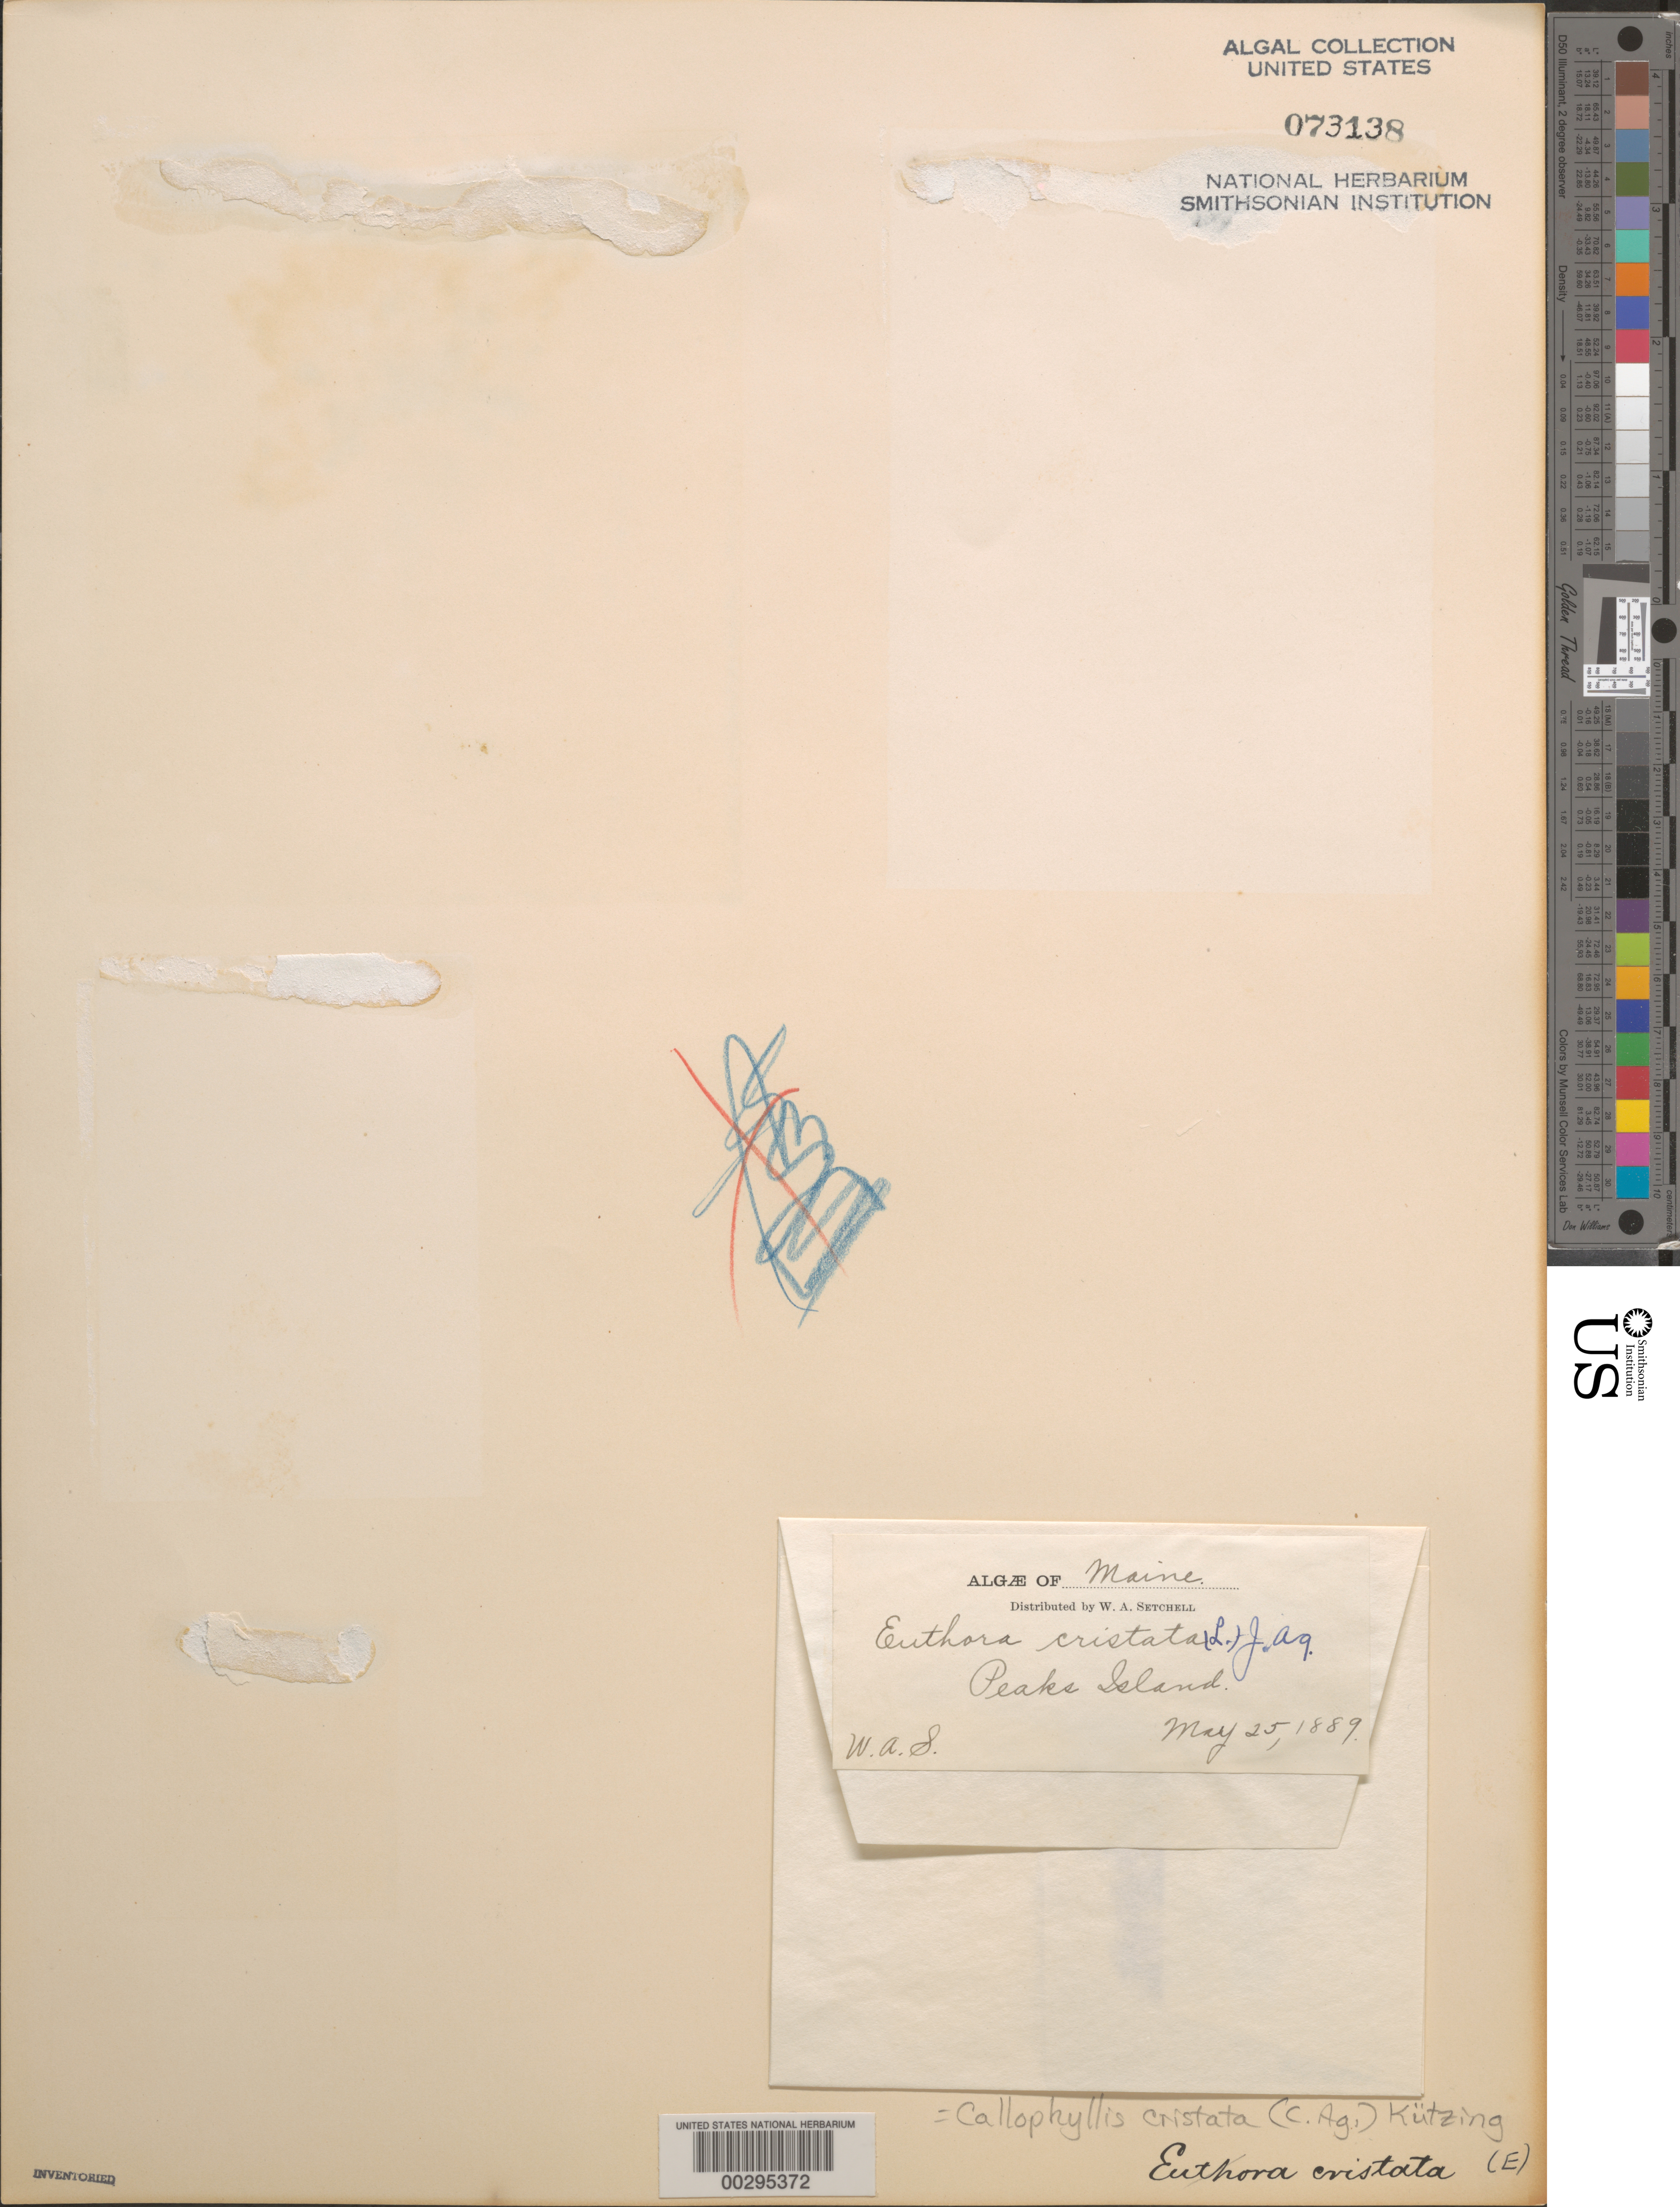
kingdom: Plantae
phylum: Rhodophyta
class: Florideophyceae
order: Gigartinales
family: Kallymeniaceae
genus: Euthora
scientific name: Euthora cristata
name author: (C. Agardh) J. Agardh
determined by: Algae name updating Project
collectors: W. Setchell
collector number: P-v-25-89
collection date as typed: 25 May 1889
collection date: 1889-05-25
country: United States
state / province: Maine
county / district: Cumberland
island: Peaks Island (Peak Island)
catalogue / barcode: US 73138